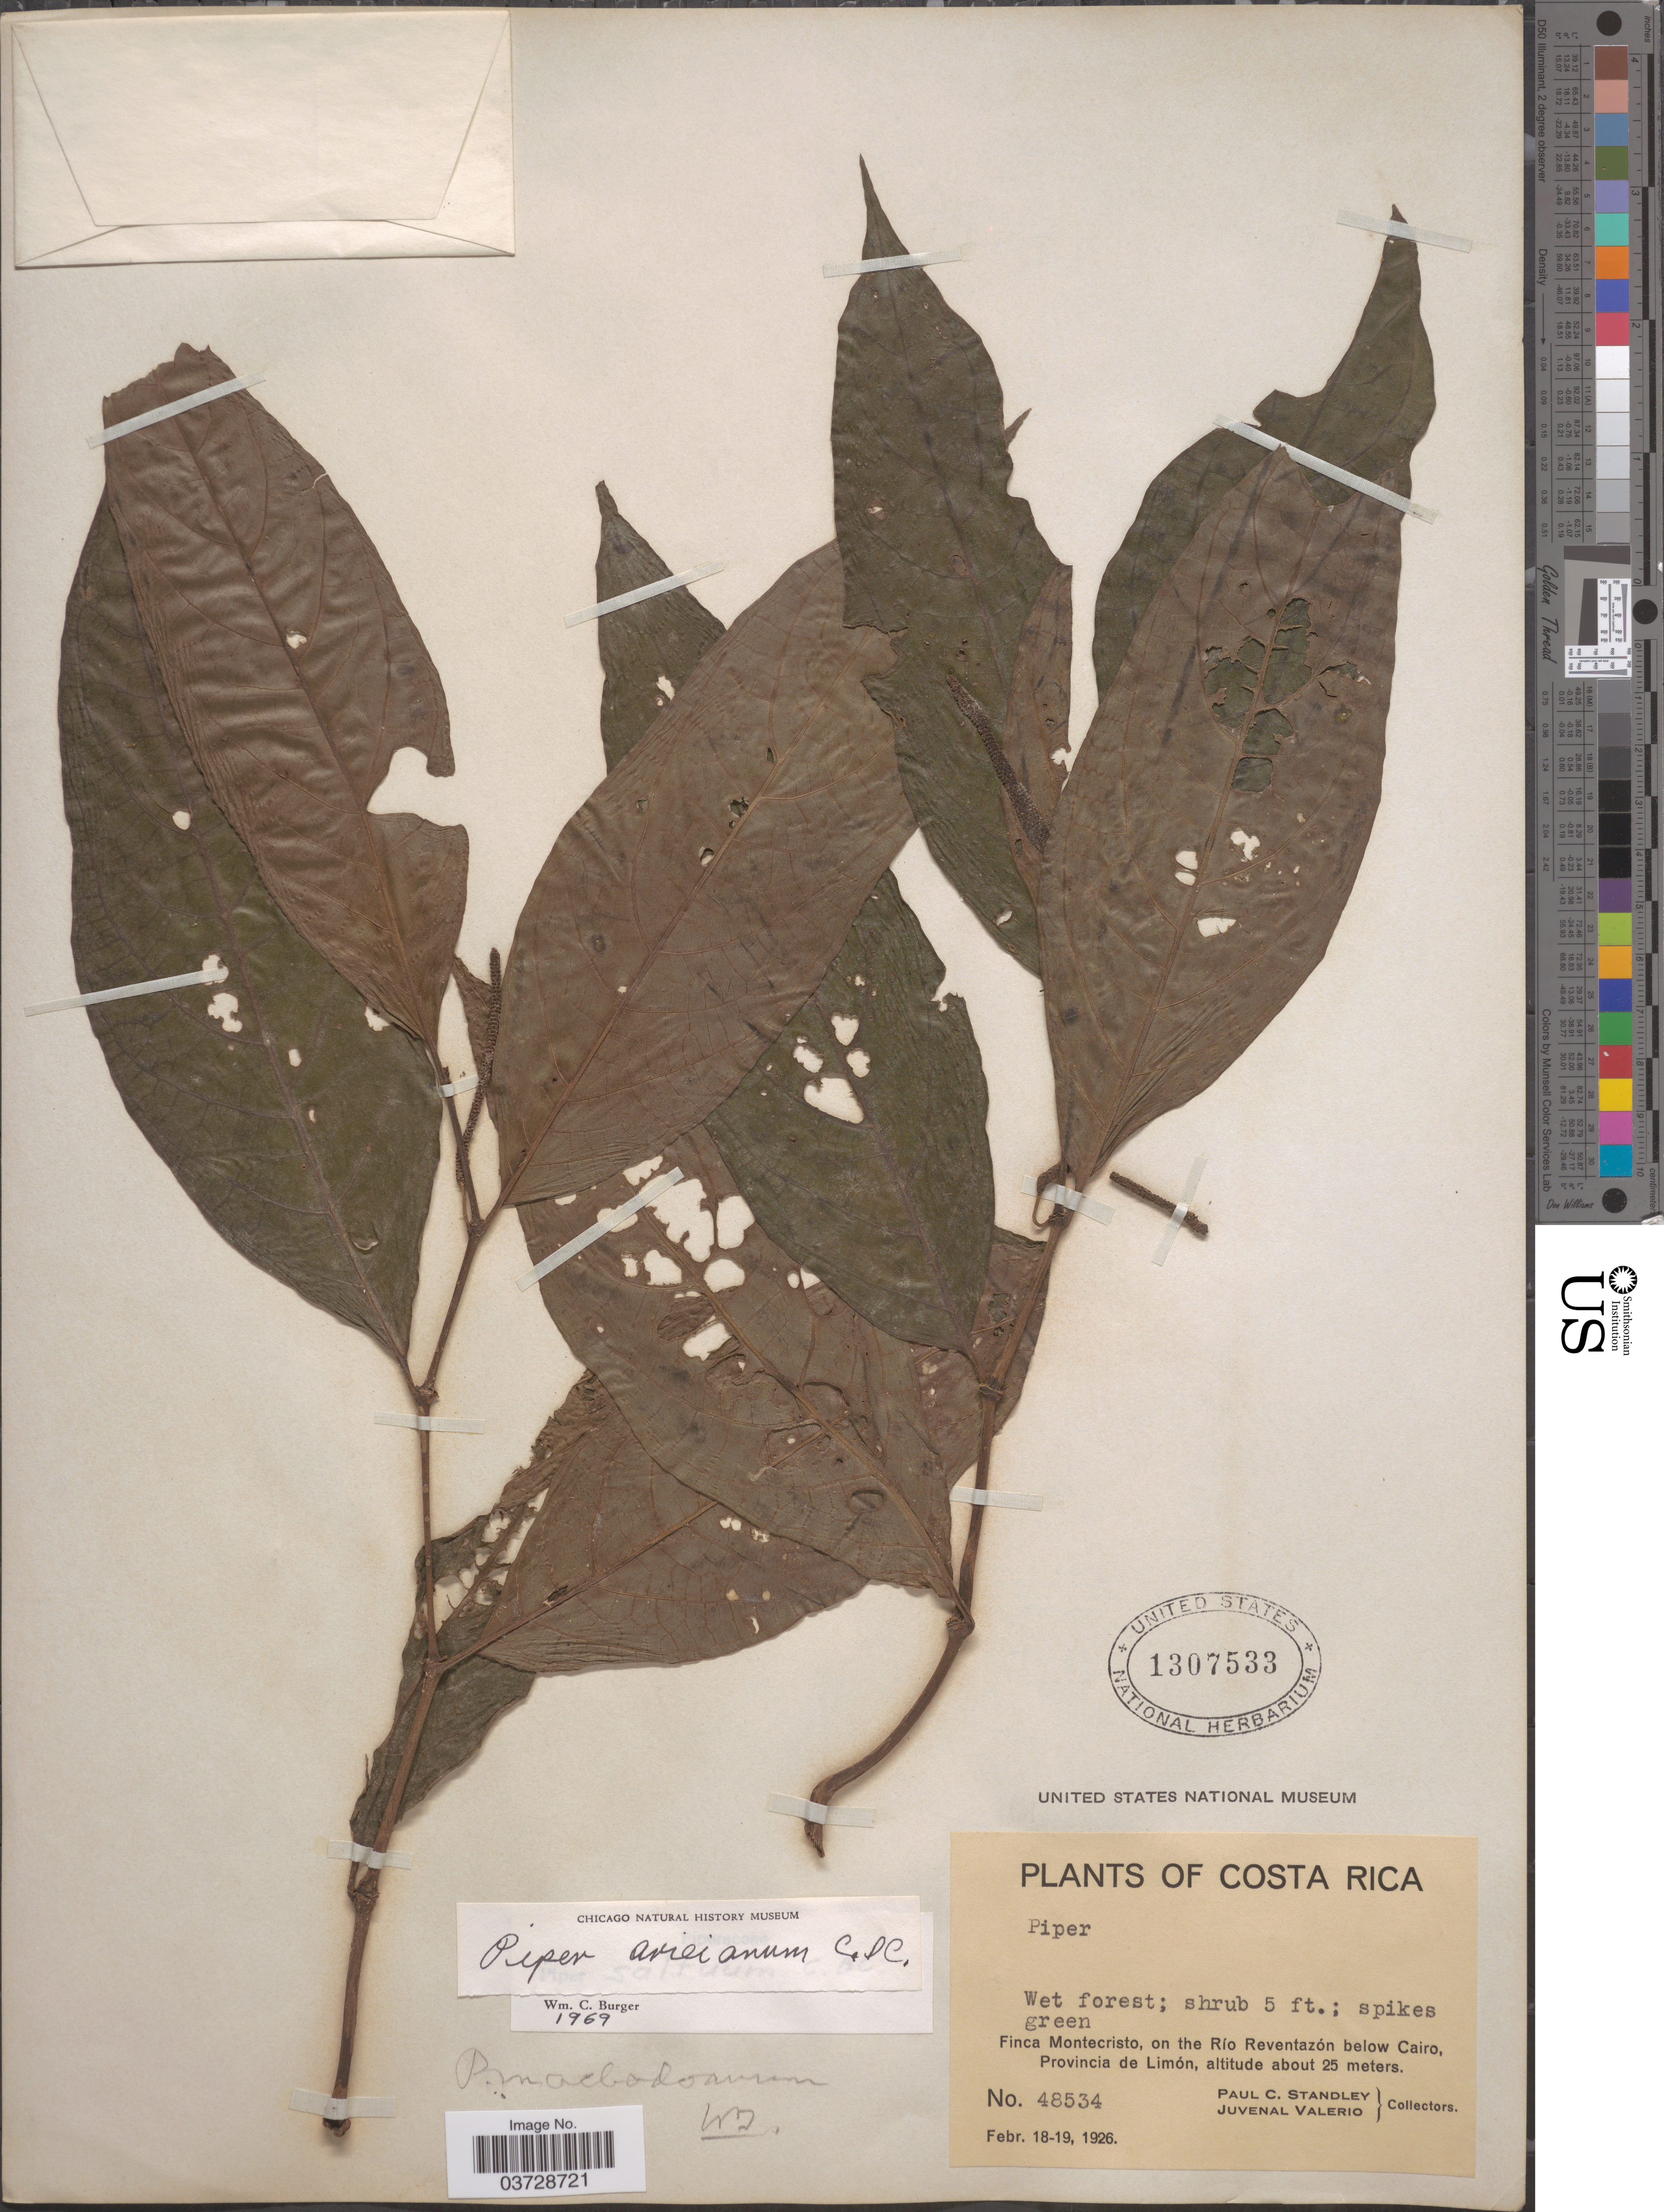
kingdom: Plantae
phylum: Tracheophyta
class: Magnoliopsida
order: Piperales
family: Piperaceae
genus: Piper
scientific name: Piper arieianum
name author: C. DC.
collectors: P. C. Standley & J. Valerio R.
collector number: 48534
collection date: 1926-02-18/1926-02-19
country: Costa Rica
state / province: Limón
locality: Finca Montecristo, on the Río Reventazón below Cairo.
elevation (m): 25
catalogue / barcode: US 1307533